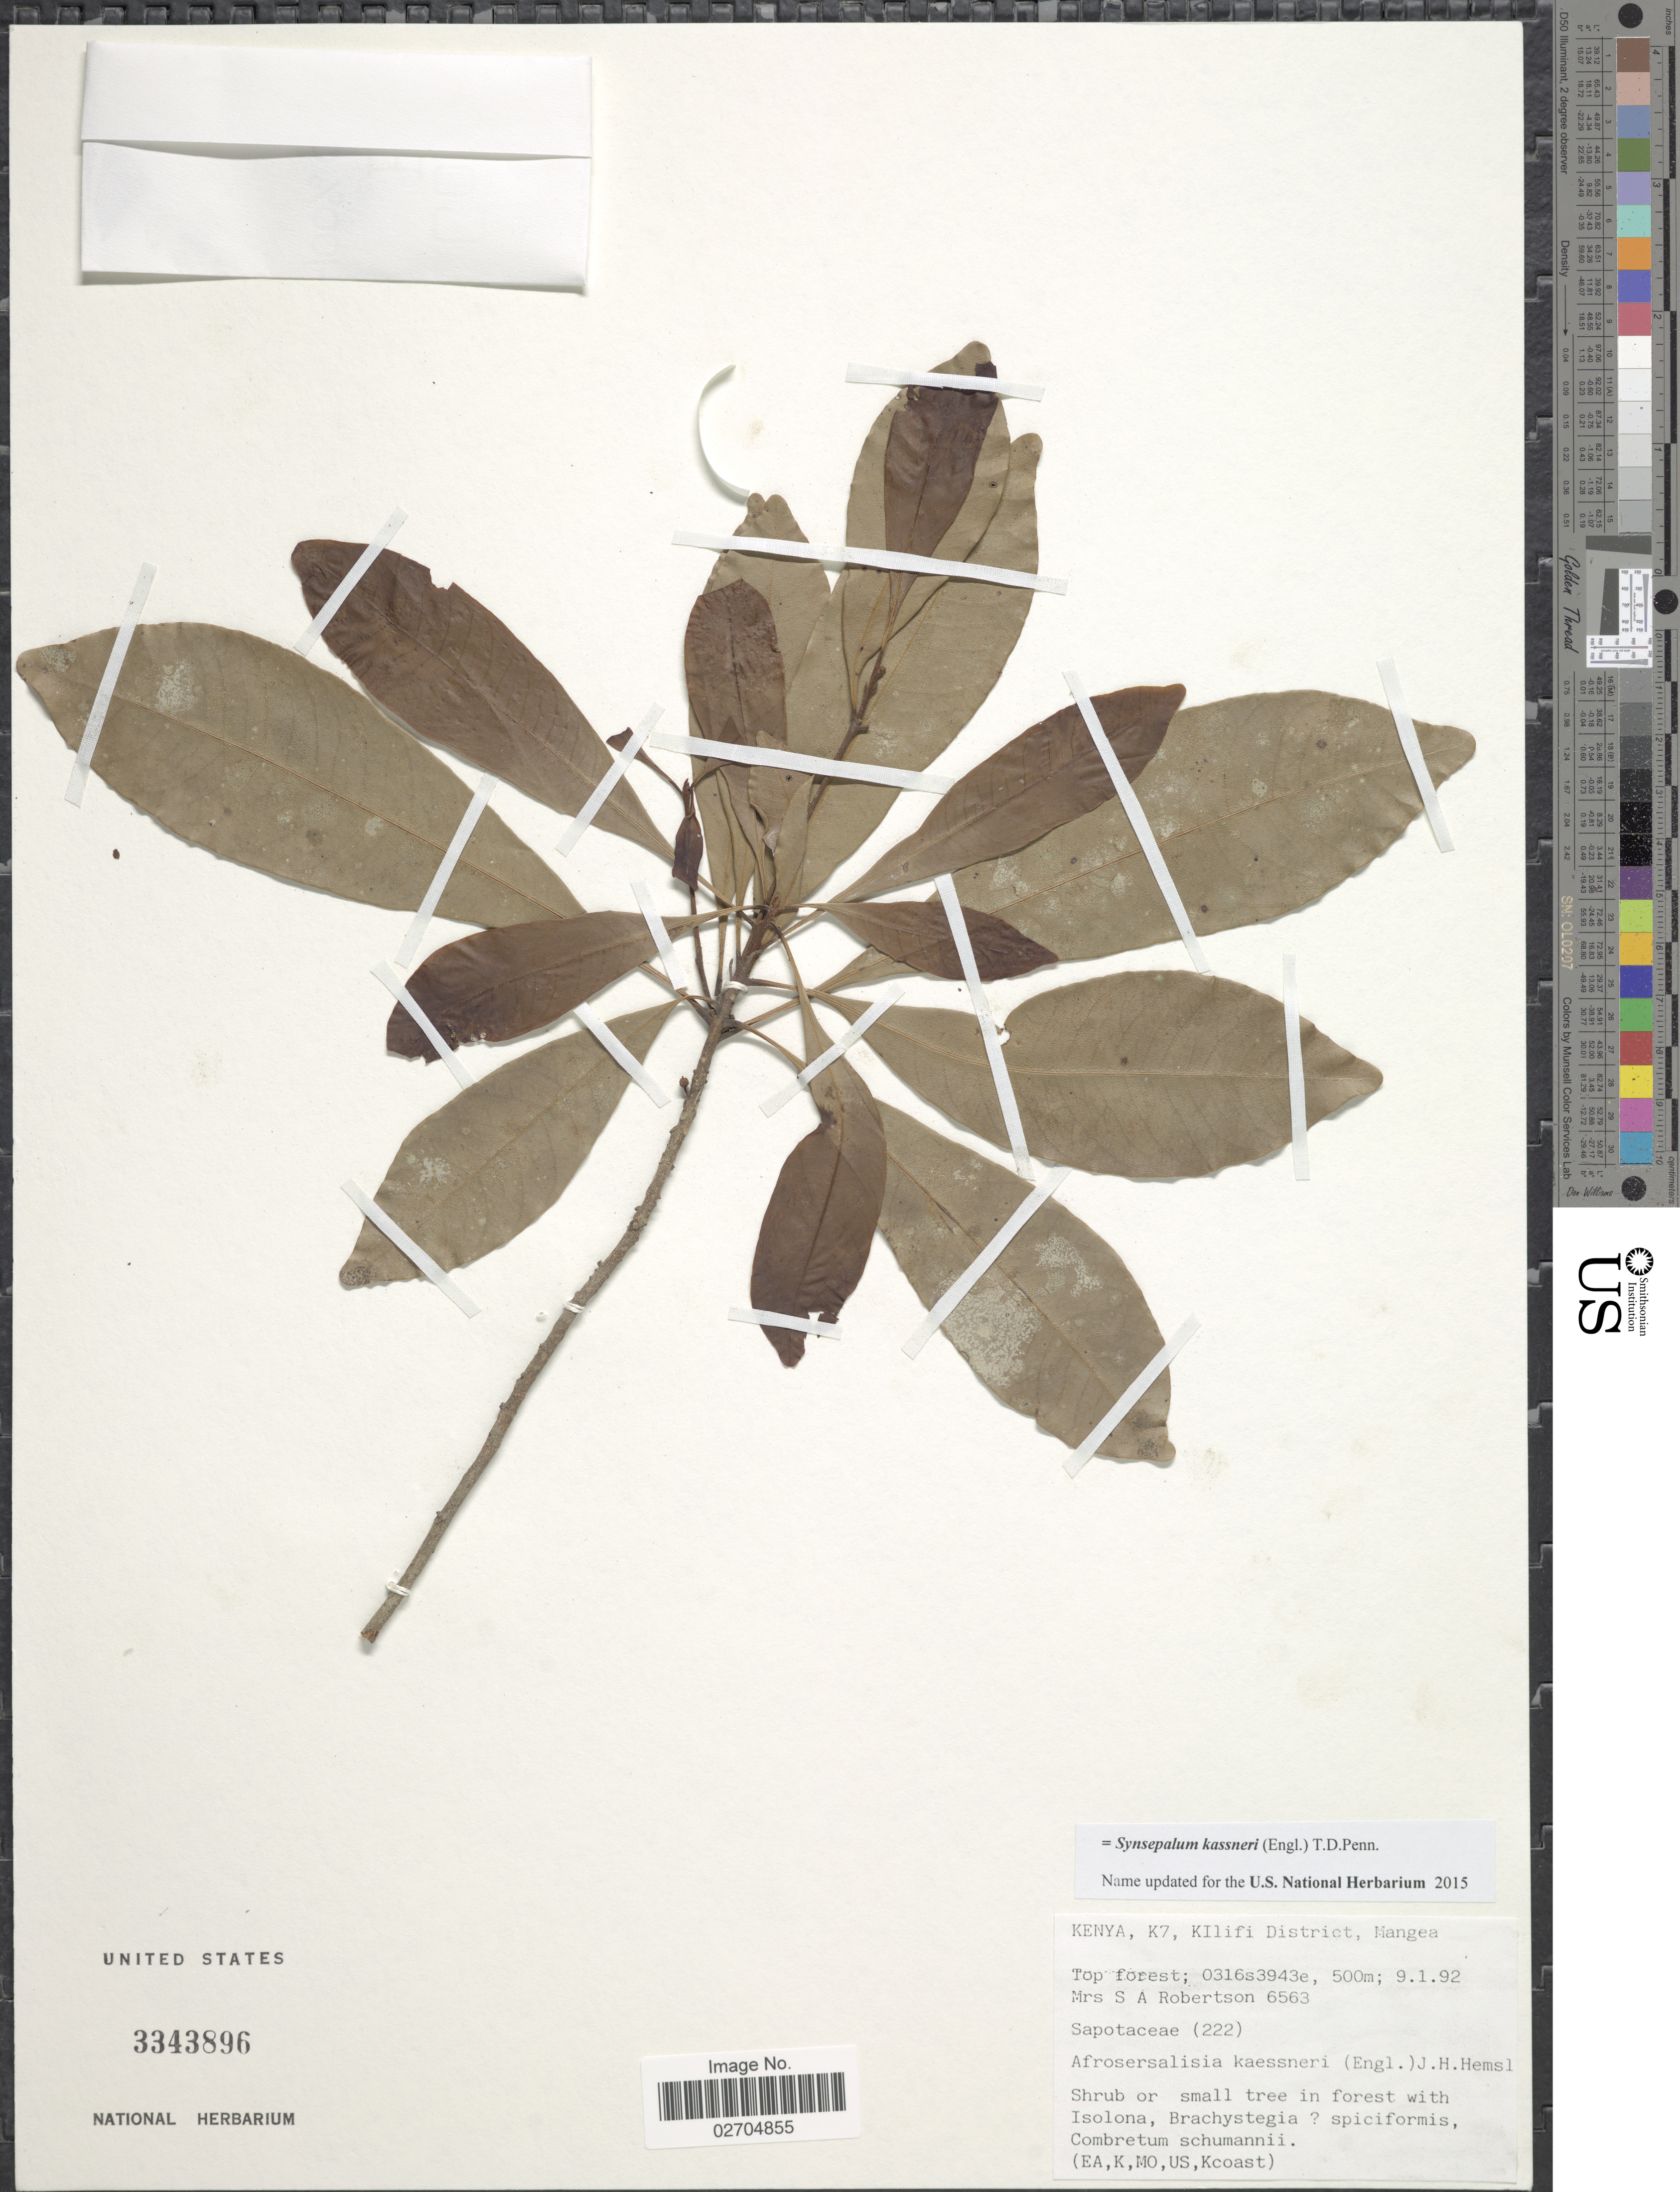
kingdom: Plantae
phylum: Tracheophyta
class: Magnoliopsida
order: Ericales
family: Sapotaceae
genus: Synsepalum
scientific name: Synsepalum kassneri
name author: (Engl.) T.D. Penn.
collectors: S. Robertson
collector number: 6563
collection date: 1992-01-09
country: Kenya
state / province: Kilifi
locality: K7, Kilifi District, Mangea. Top forest.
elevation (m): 500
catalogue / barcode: US 3343896